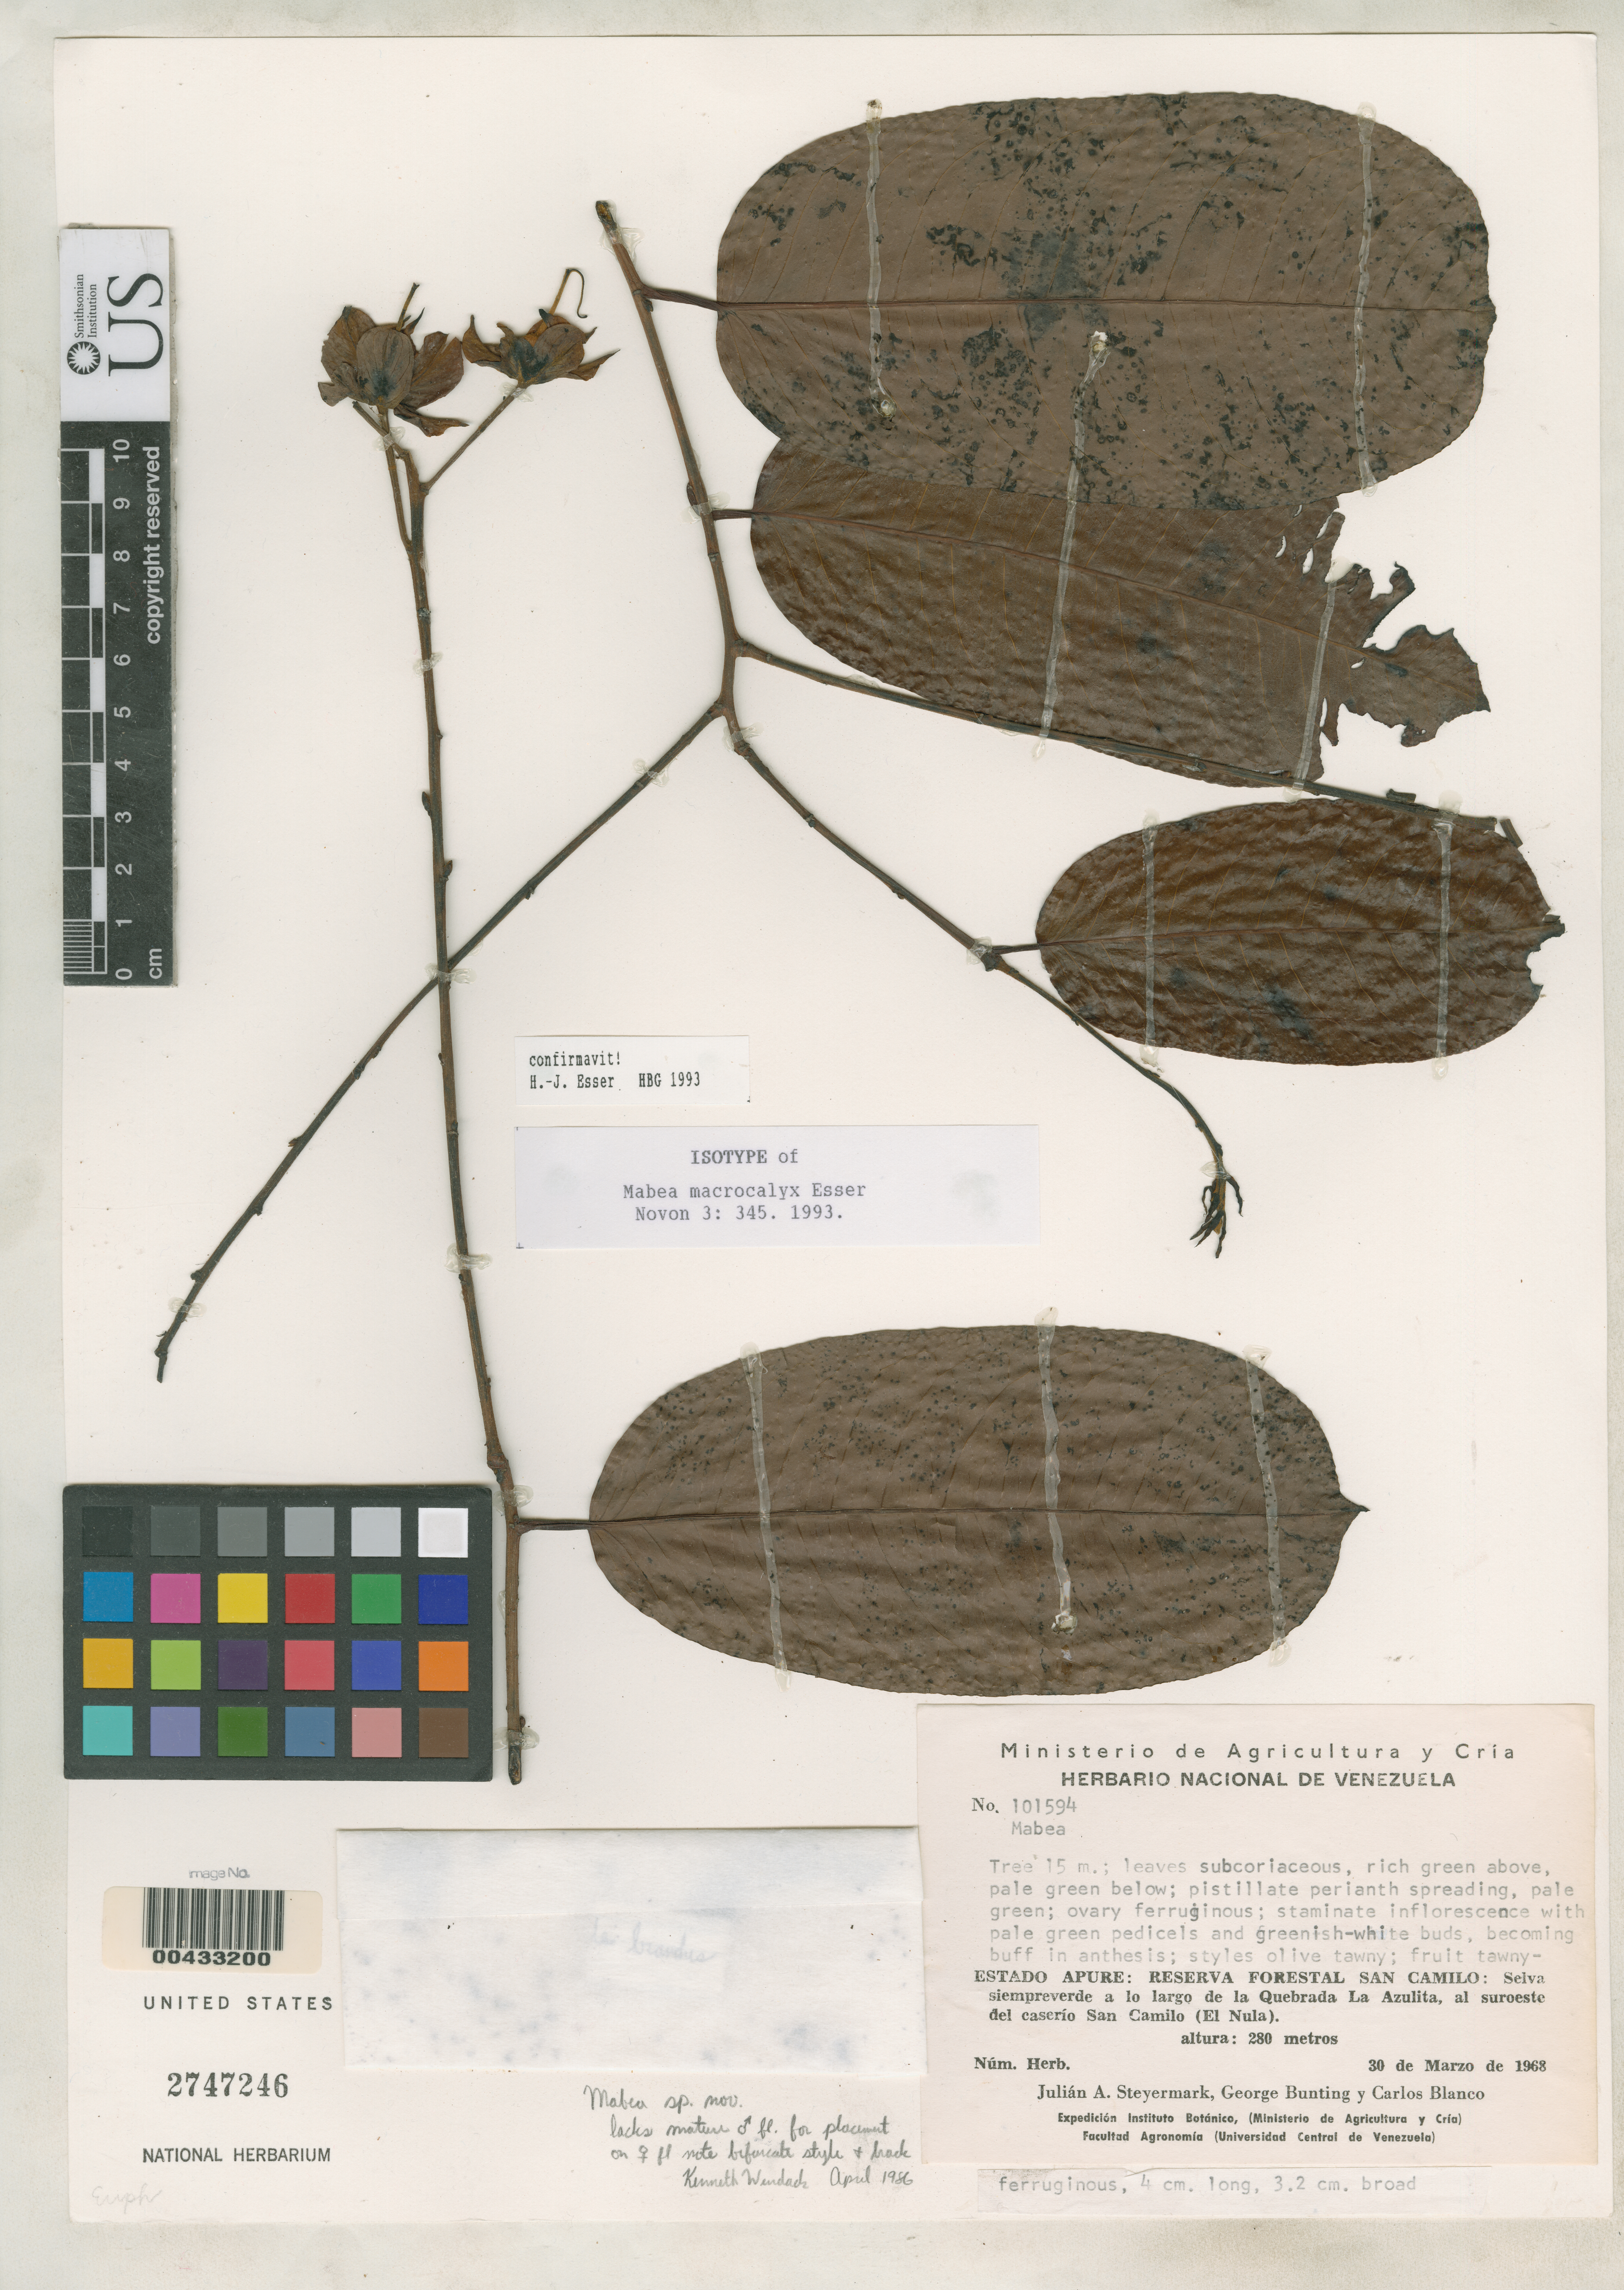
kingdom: Plantae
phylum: Tracheophyta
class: Magnoliopsida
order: Malpighiales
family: Euphorbiaceae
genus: Mabea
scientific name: Mabea macrocalyx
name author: Esser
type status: Isotype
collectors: J. Steyermark, G. S. Bunting & C. A. Blanco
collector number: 101594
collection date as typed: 30 Mar 1968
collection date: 1968-03-30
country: Venezuela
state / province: Apure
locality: Reserva Forestal San Camilo, Selva siempreverde a lo largo de La Quebrada La Azulita, al SW del Caserio San Camilo (El Nula).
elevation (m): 280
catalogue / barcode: US 2747246